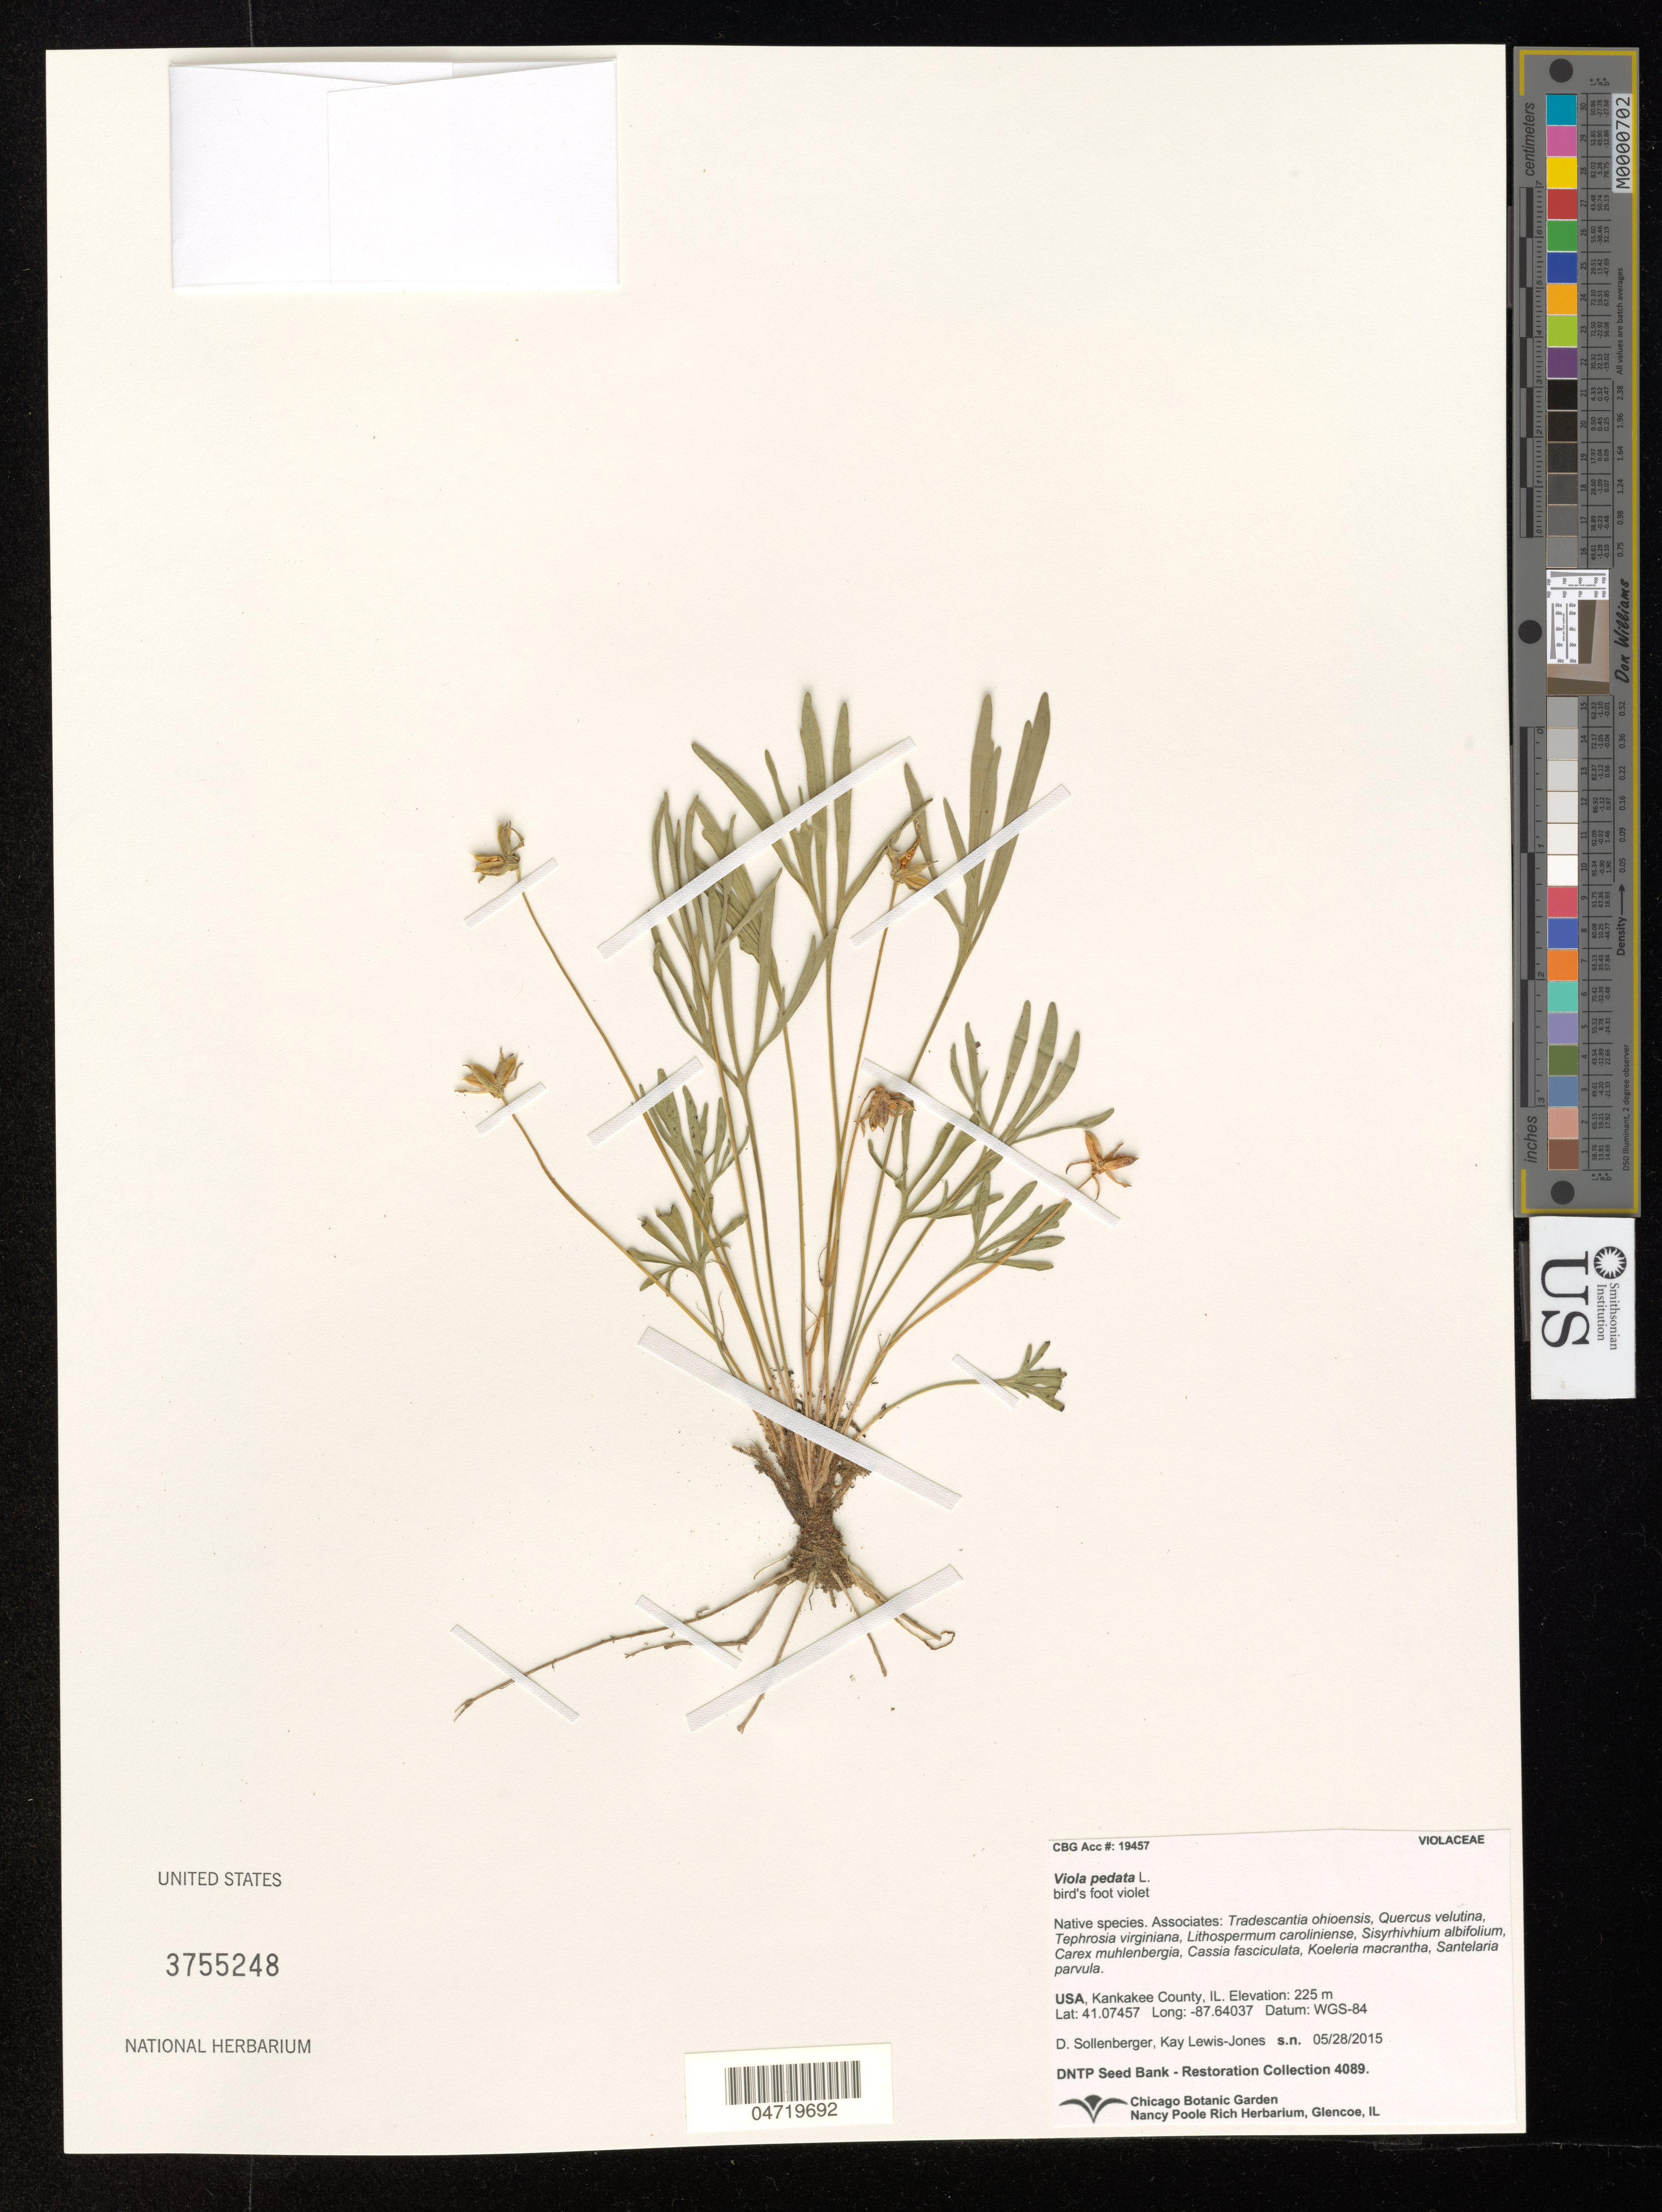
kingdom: Plantae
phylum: Tracheophyta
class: Magnoliopsida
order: Malpighiales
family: Violaceae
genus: Viola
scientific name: Viola pedata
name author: L.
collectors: D. Sollenberger & K. Lewis-Jones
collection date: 2015-05-28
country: United States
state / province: Illinois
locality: Kankakee County, IL.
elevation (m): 225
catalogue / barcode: US 3755248